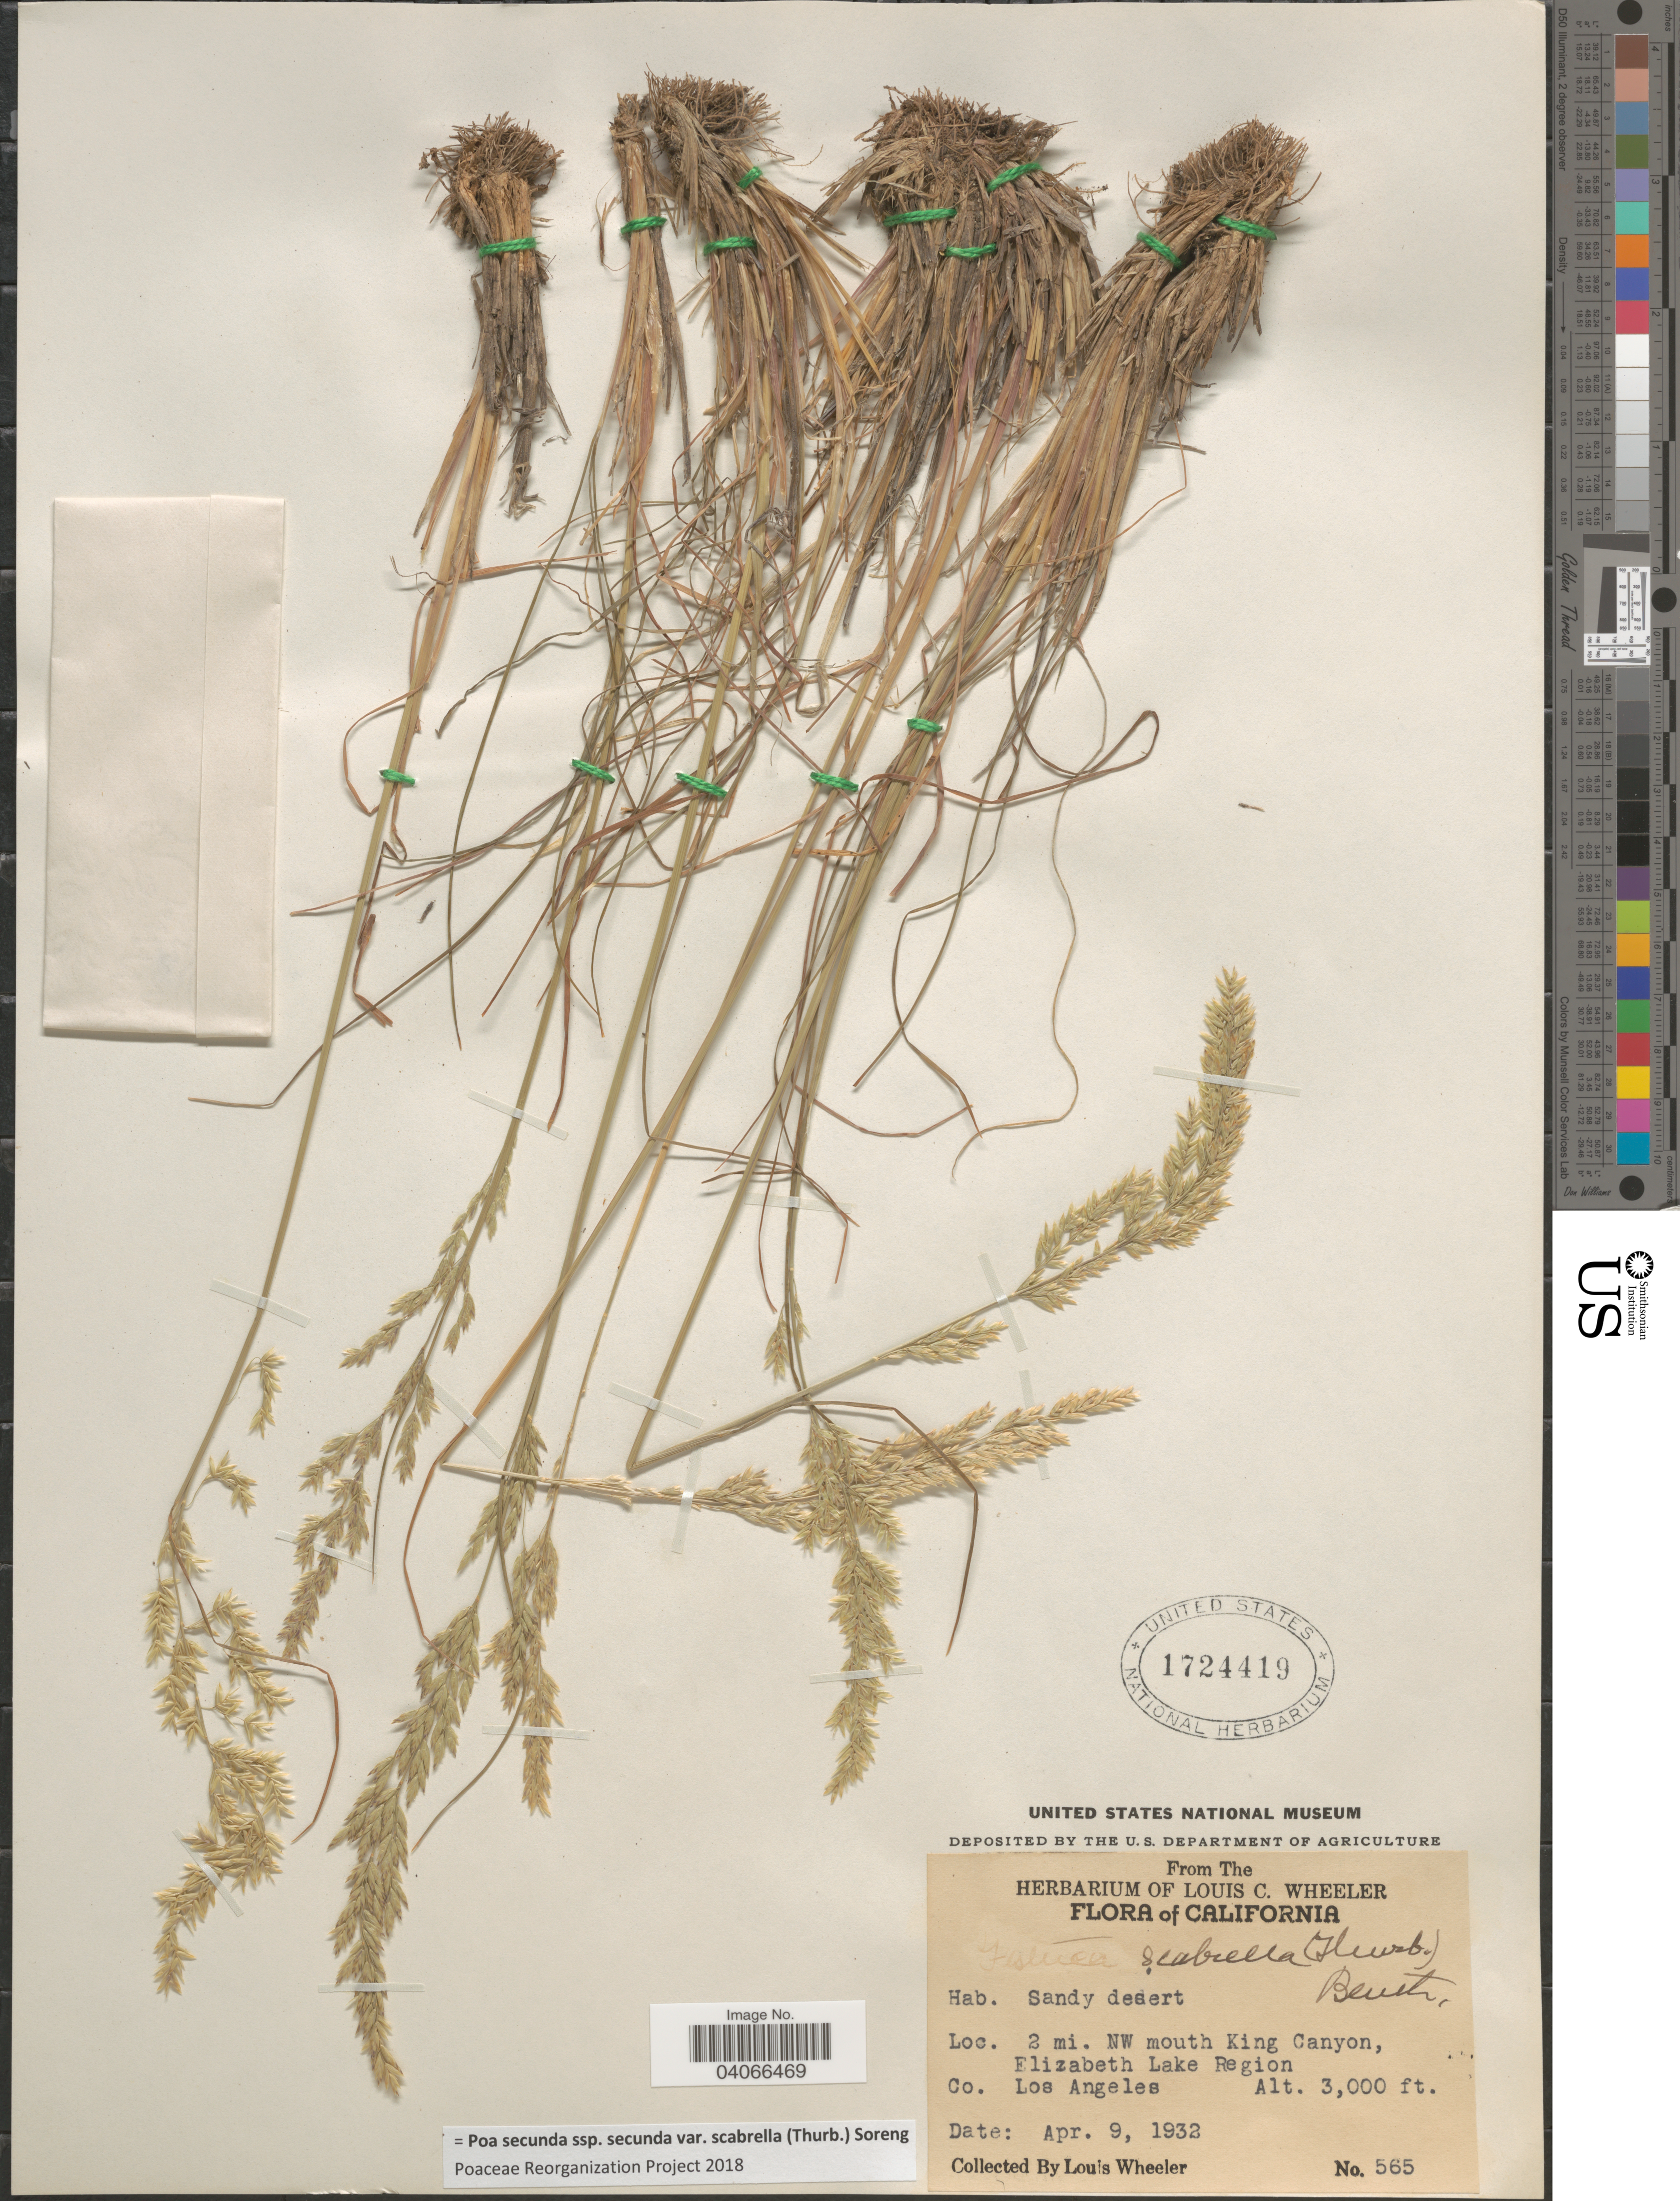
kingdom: Plantae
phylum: Tracheophyta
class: Liliopsida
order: Poales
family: Poaceae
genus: Poa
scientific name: Poa secunda subsp. secunda var. scabrella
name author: (Thurb.) Soreng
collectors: L. C. Wheeler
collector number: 565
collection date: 1932-04-09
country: United States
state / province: California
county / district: Los Angeles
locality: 2 mi. NW mouth King Canyon, Elizabeth Lake Region. Co. Los Angeles.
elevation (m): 914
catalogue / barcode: US 1724419